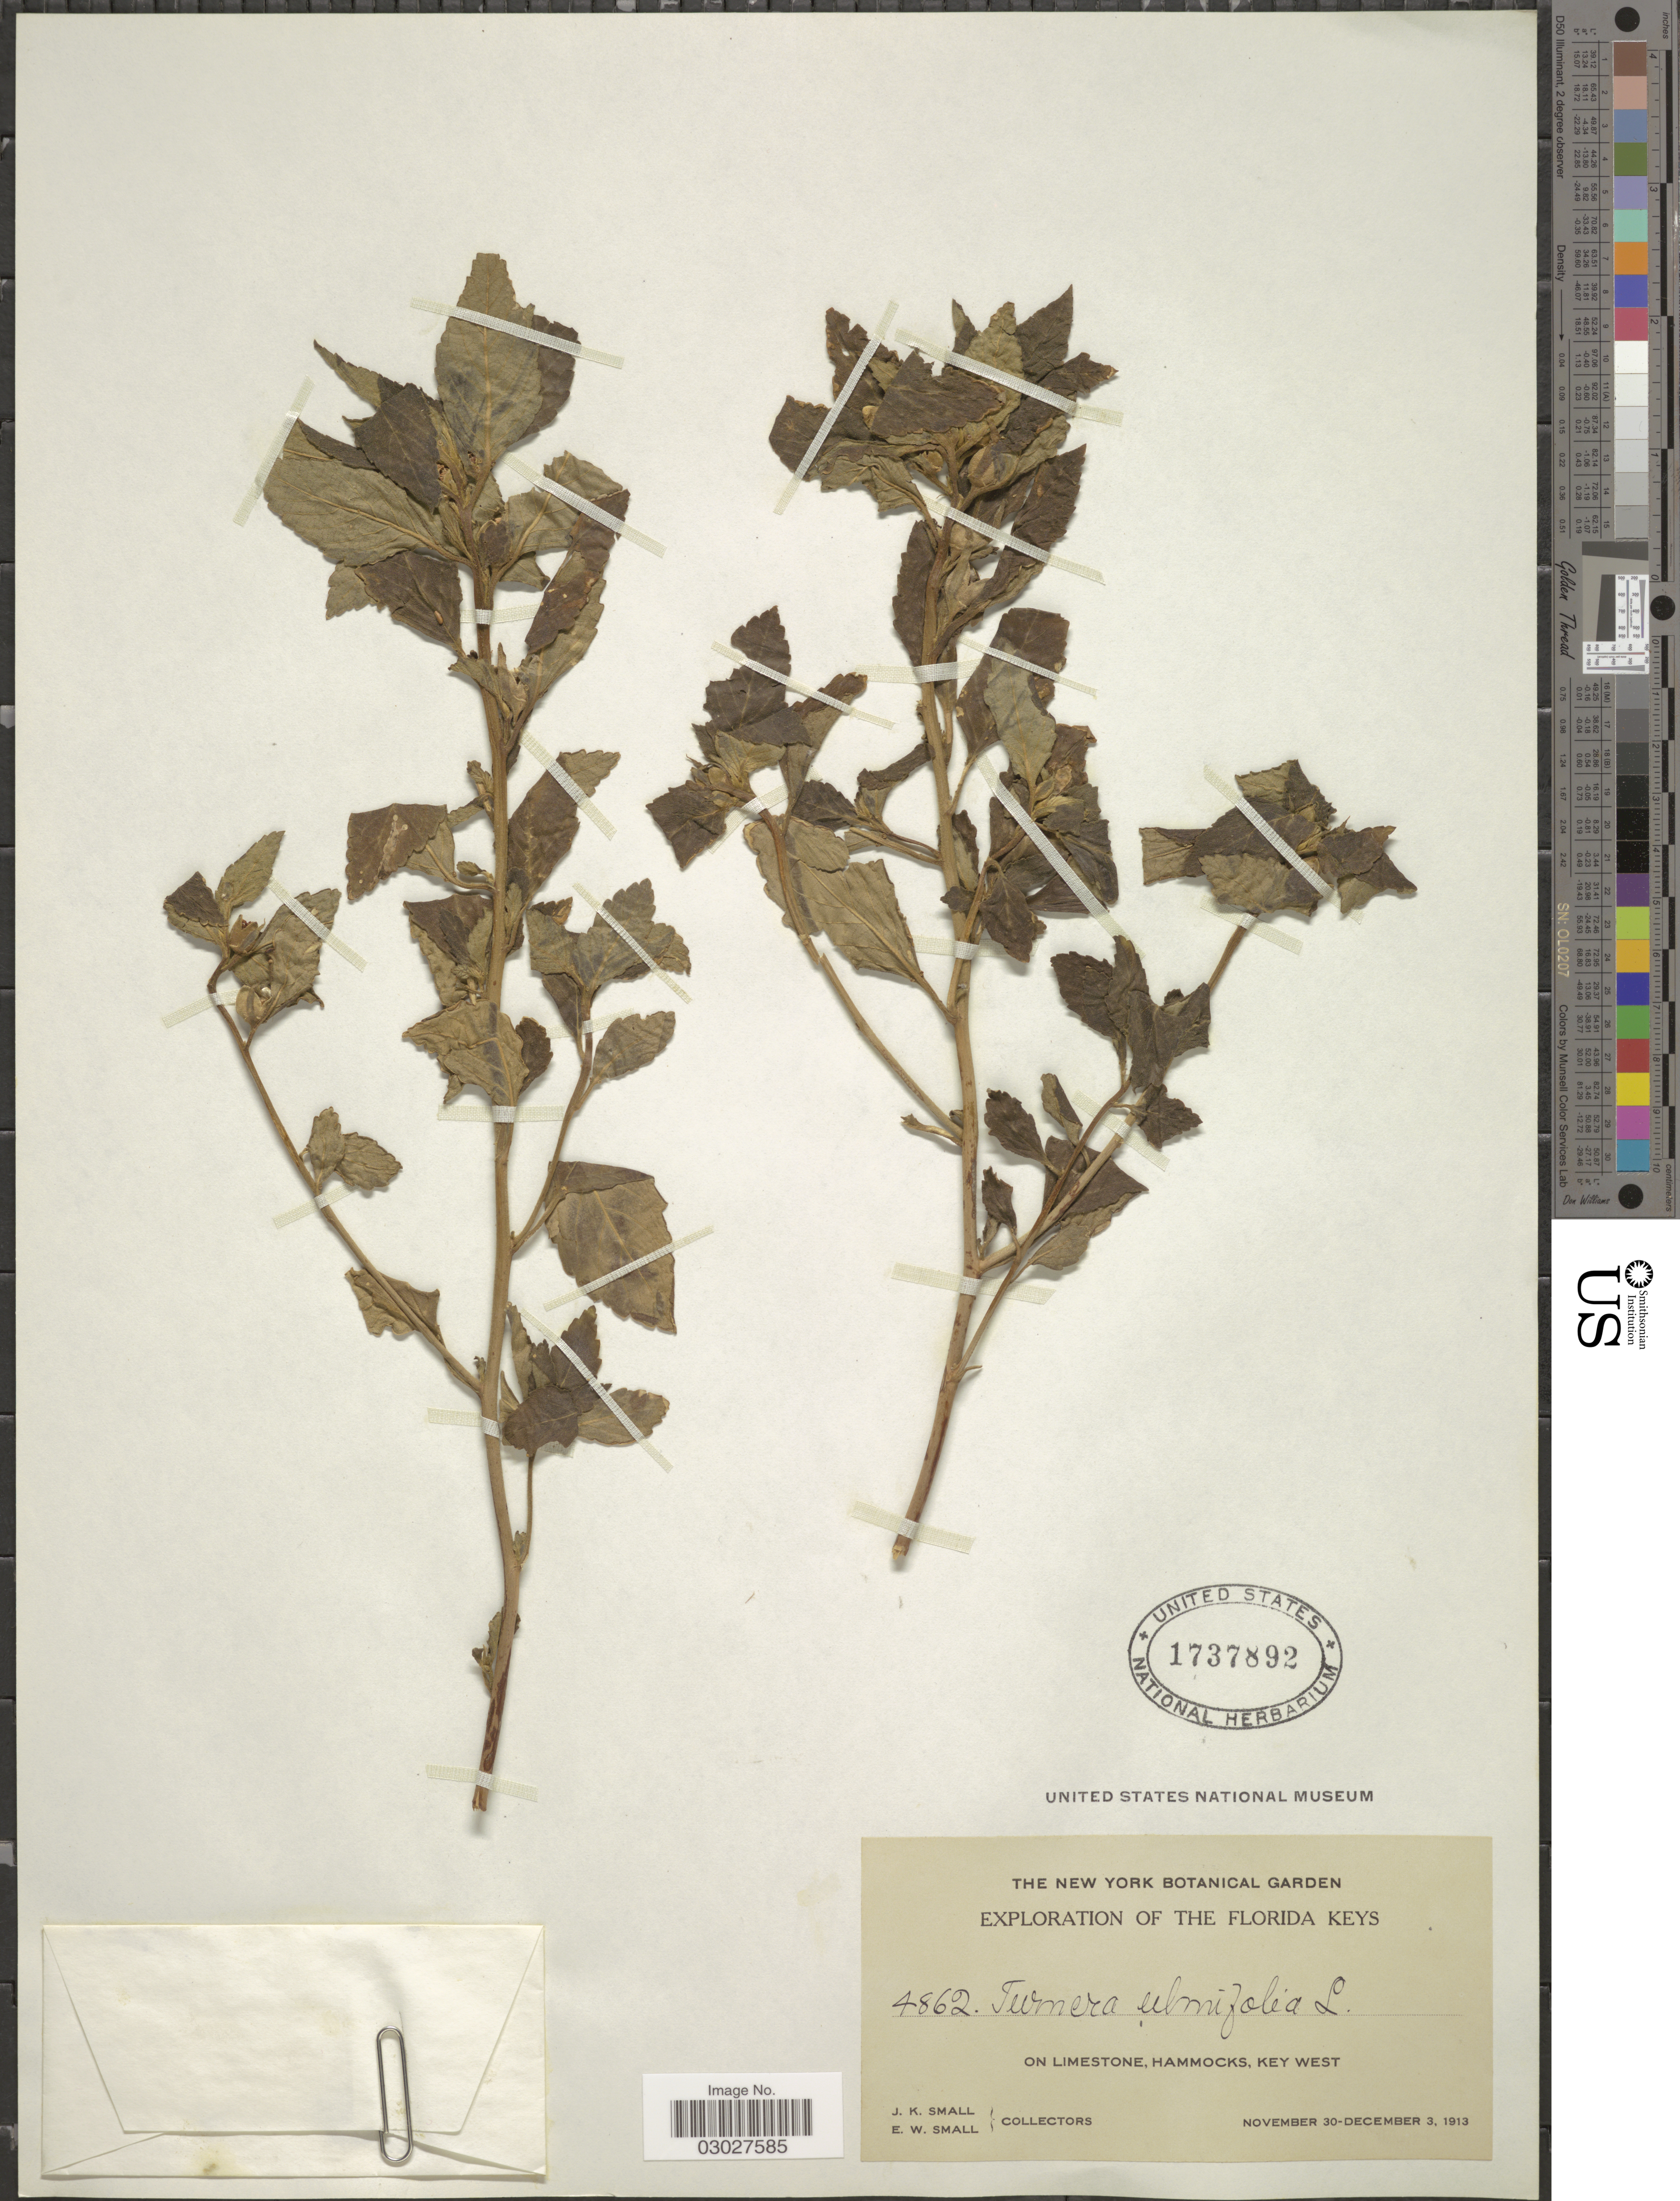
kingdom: Plantae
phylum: Tracheophyta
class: Magnoliopsida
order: Malpighiales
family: Turneraceae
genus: Turnera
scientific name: Turnera ulmifolia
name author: L.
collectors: J. K. Small & E. W. Small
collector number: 4862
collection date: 1913-11-30/1913-12-03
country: United States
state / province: Florida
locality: Florida Keys. On Limestone, Hammocks, Key West.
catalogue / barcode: US 1737892